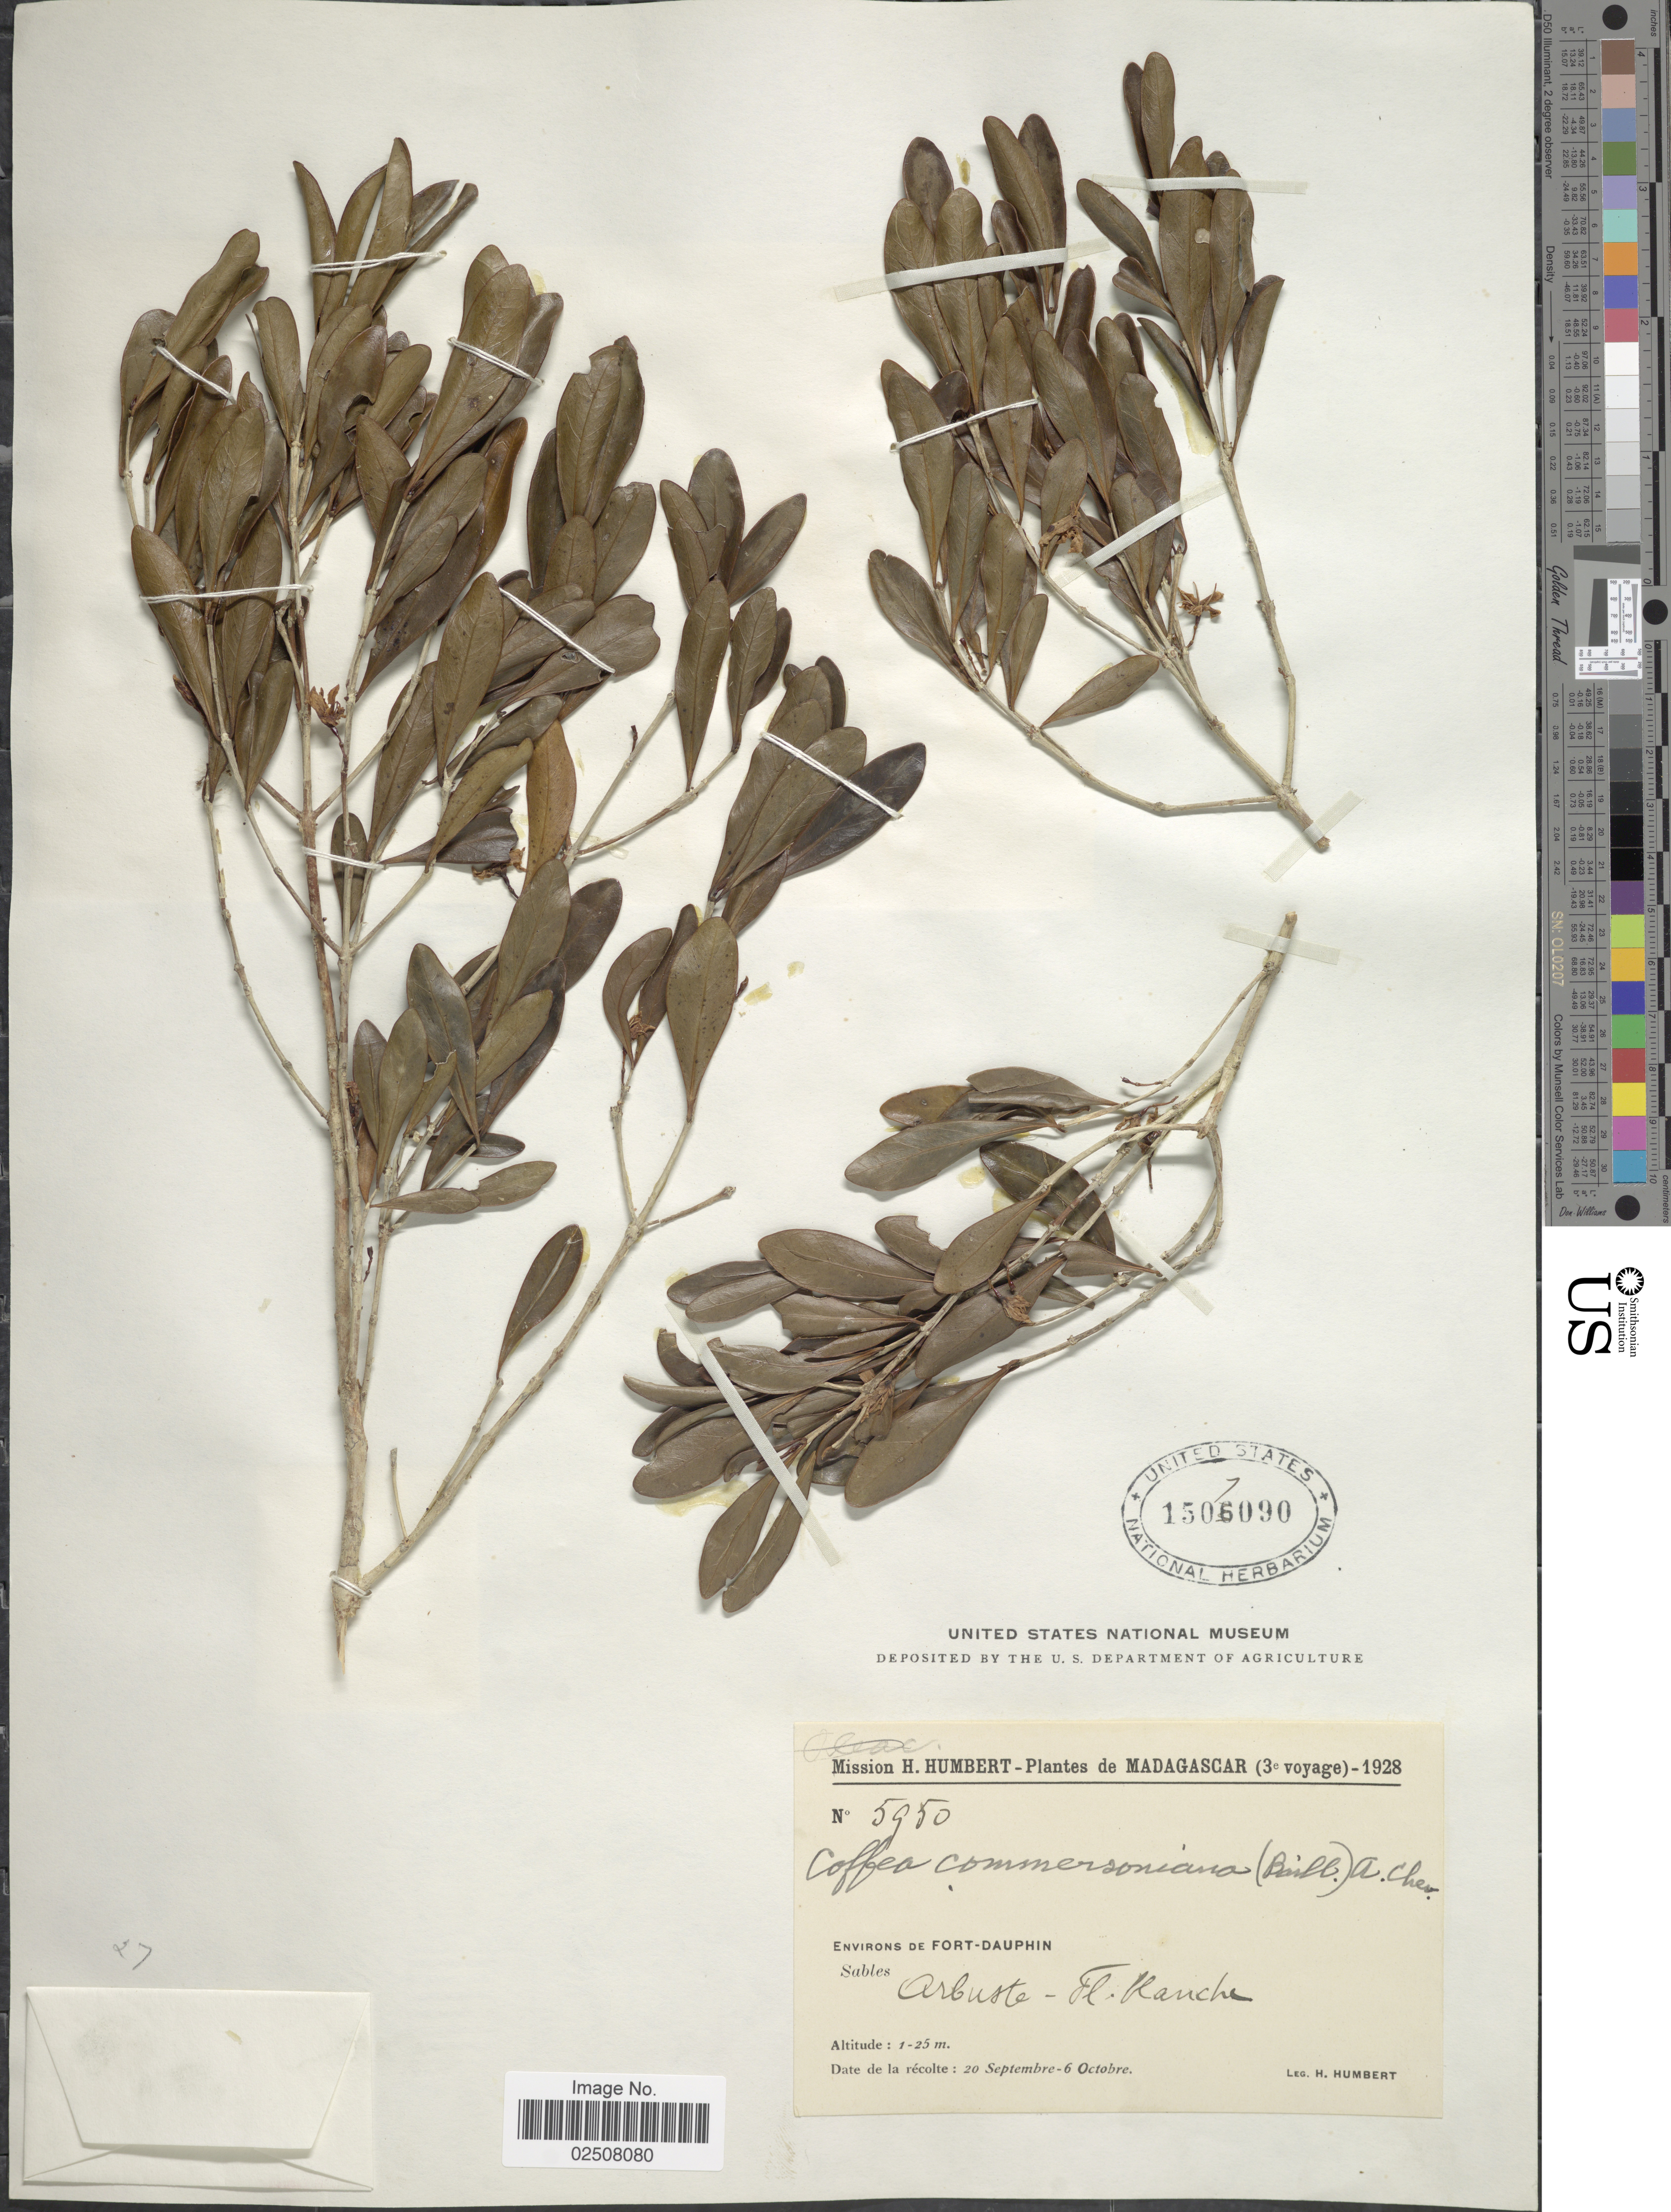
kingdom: Plantae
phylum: Tracheophyta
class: Magnoliopsida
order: Gentianales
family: Rubiaceae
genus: Coffea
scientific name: Coffea commersoniana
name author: (Baill.) A. Chev.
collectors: H. Humbert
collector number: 5950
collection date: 1928-09-20/1928-10-06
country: Madagascar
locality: Environs de Fort-Dauphin, Sables Arbuste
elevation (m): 1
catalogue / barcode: US 1507090